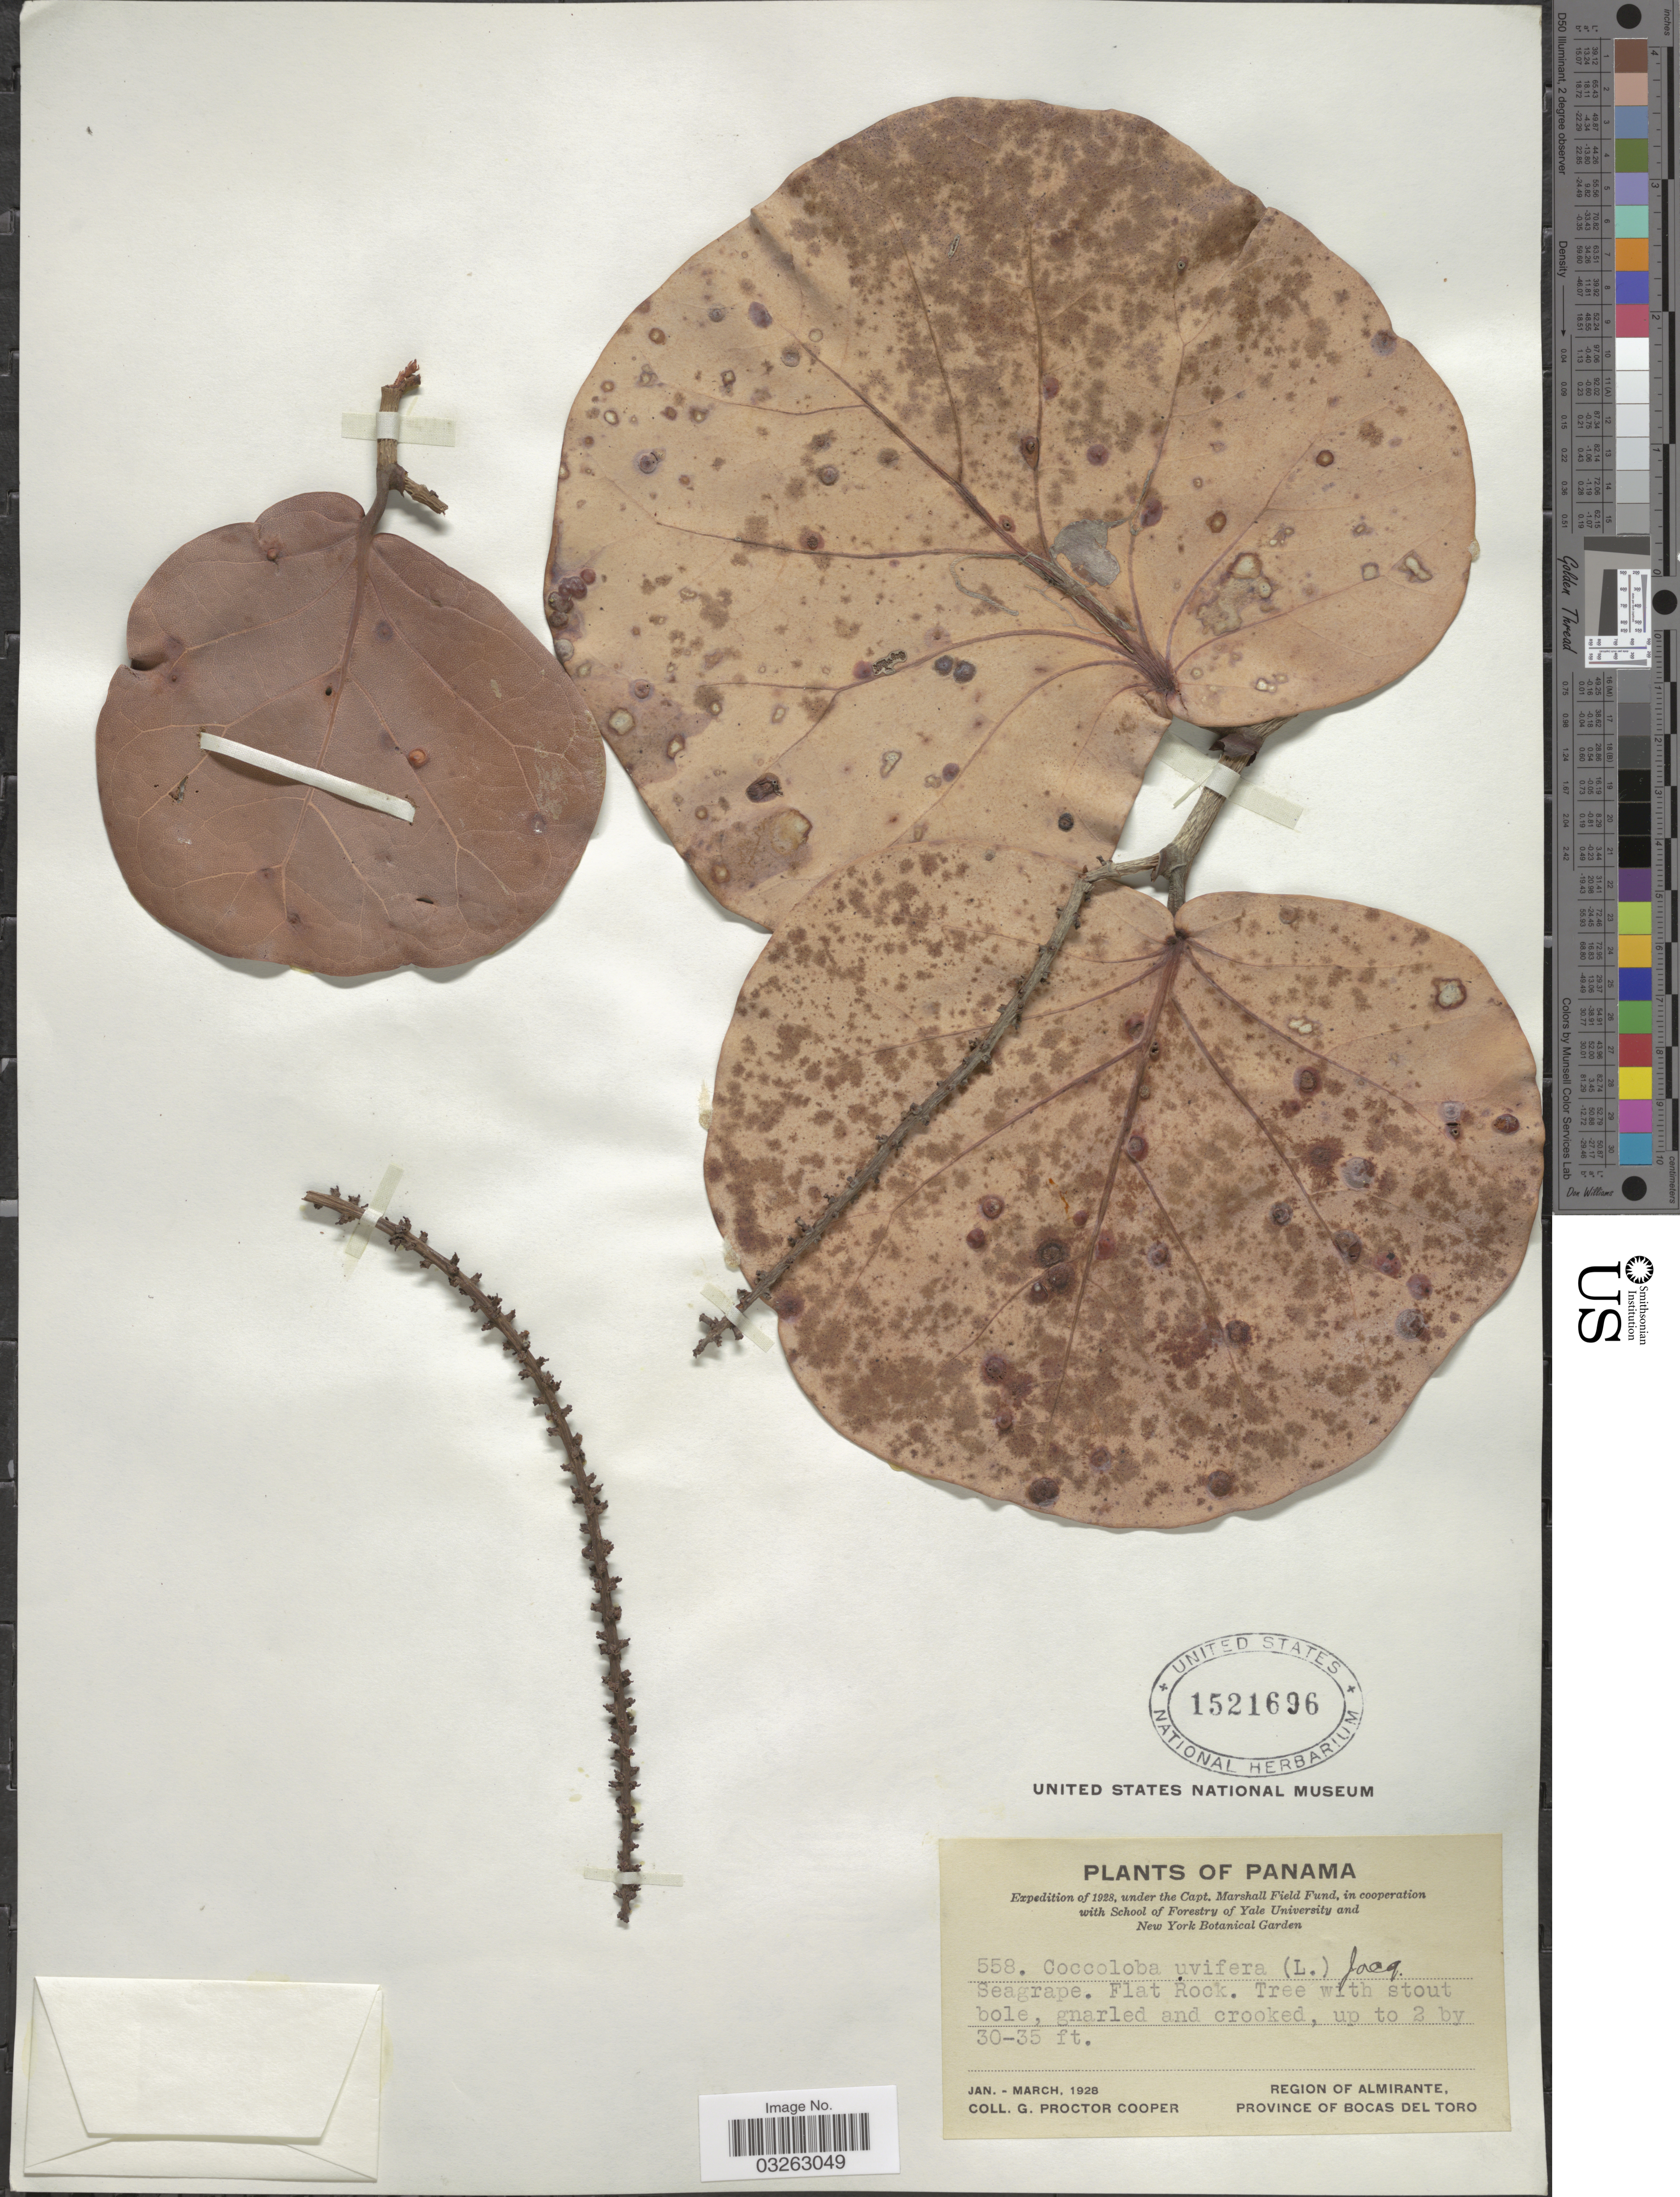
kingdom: Plantae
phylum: Tracheophyta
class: Magnoliopsida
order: Caryophyllales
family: Polygonaceae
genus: Coccoloba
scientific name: Coccoloba uvifera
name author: L.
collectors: G. Cooper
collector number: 558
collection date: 1928-01/1928-03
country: Panama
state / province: Bocas del Toro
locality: Region of Almirante.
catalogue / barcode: US 1521696